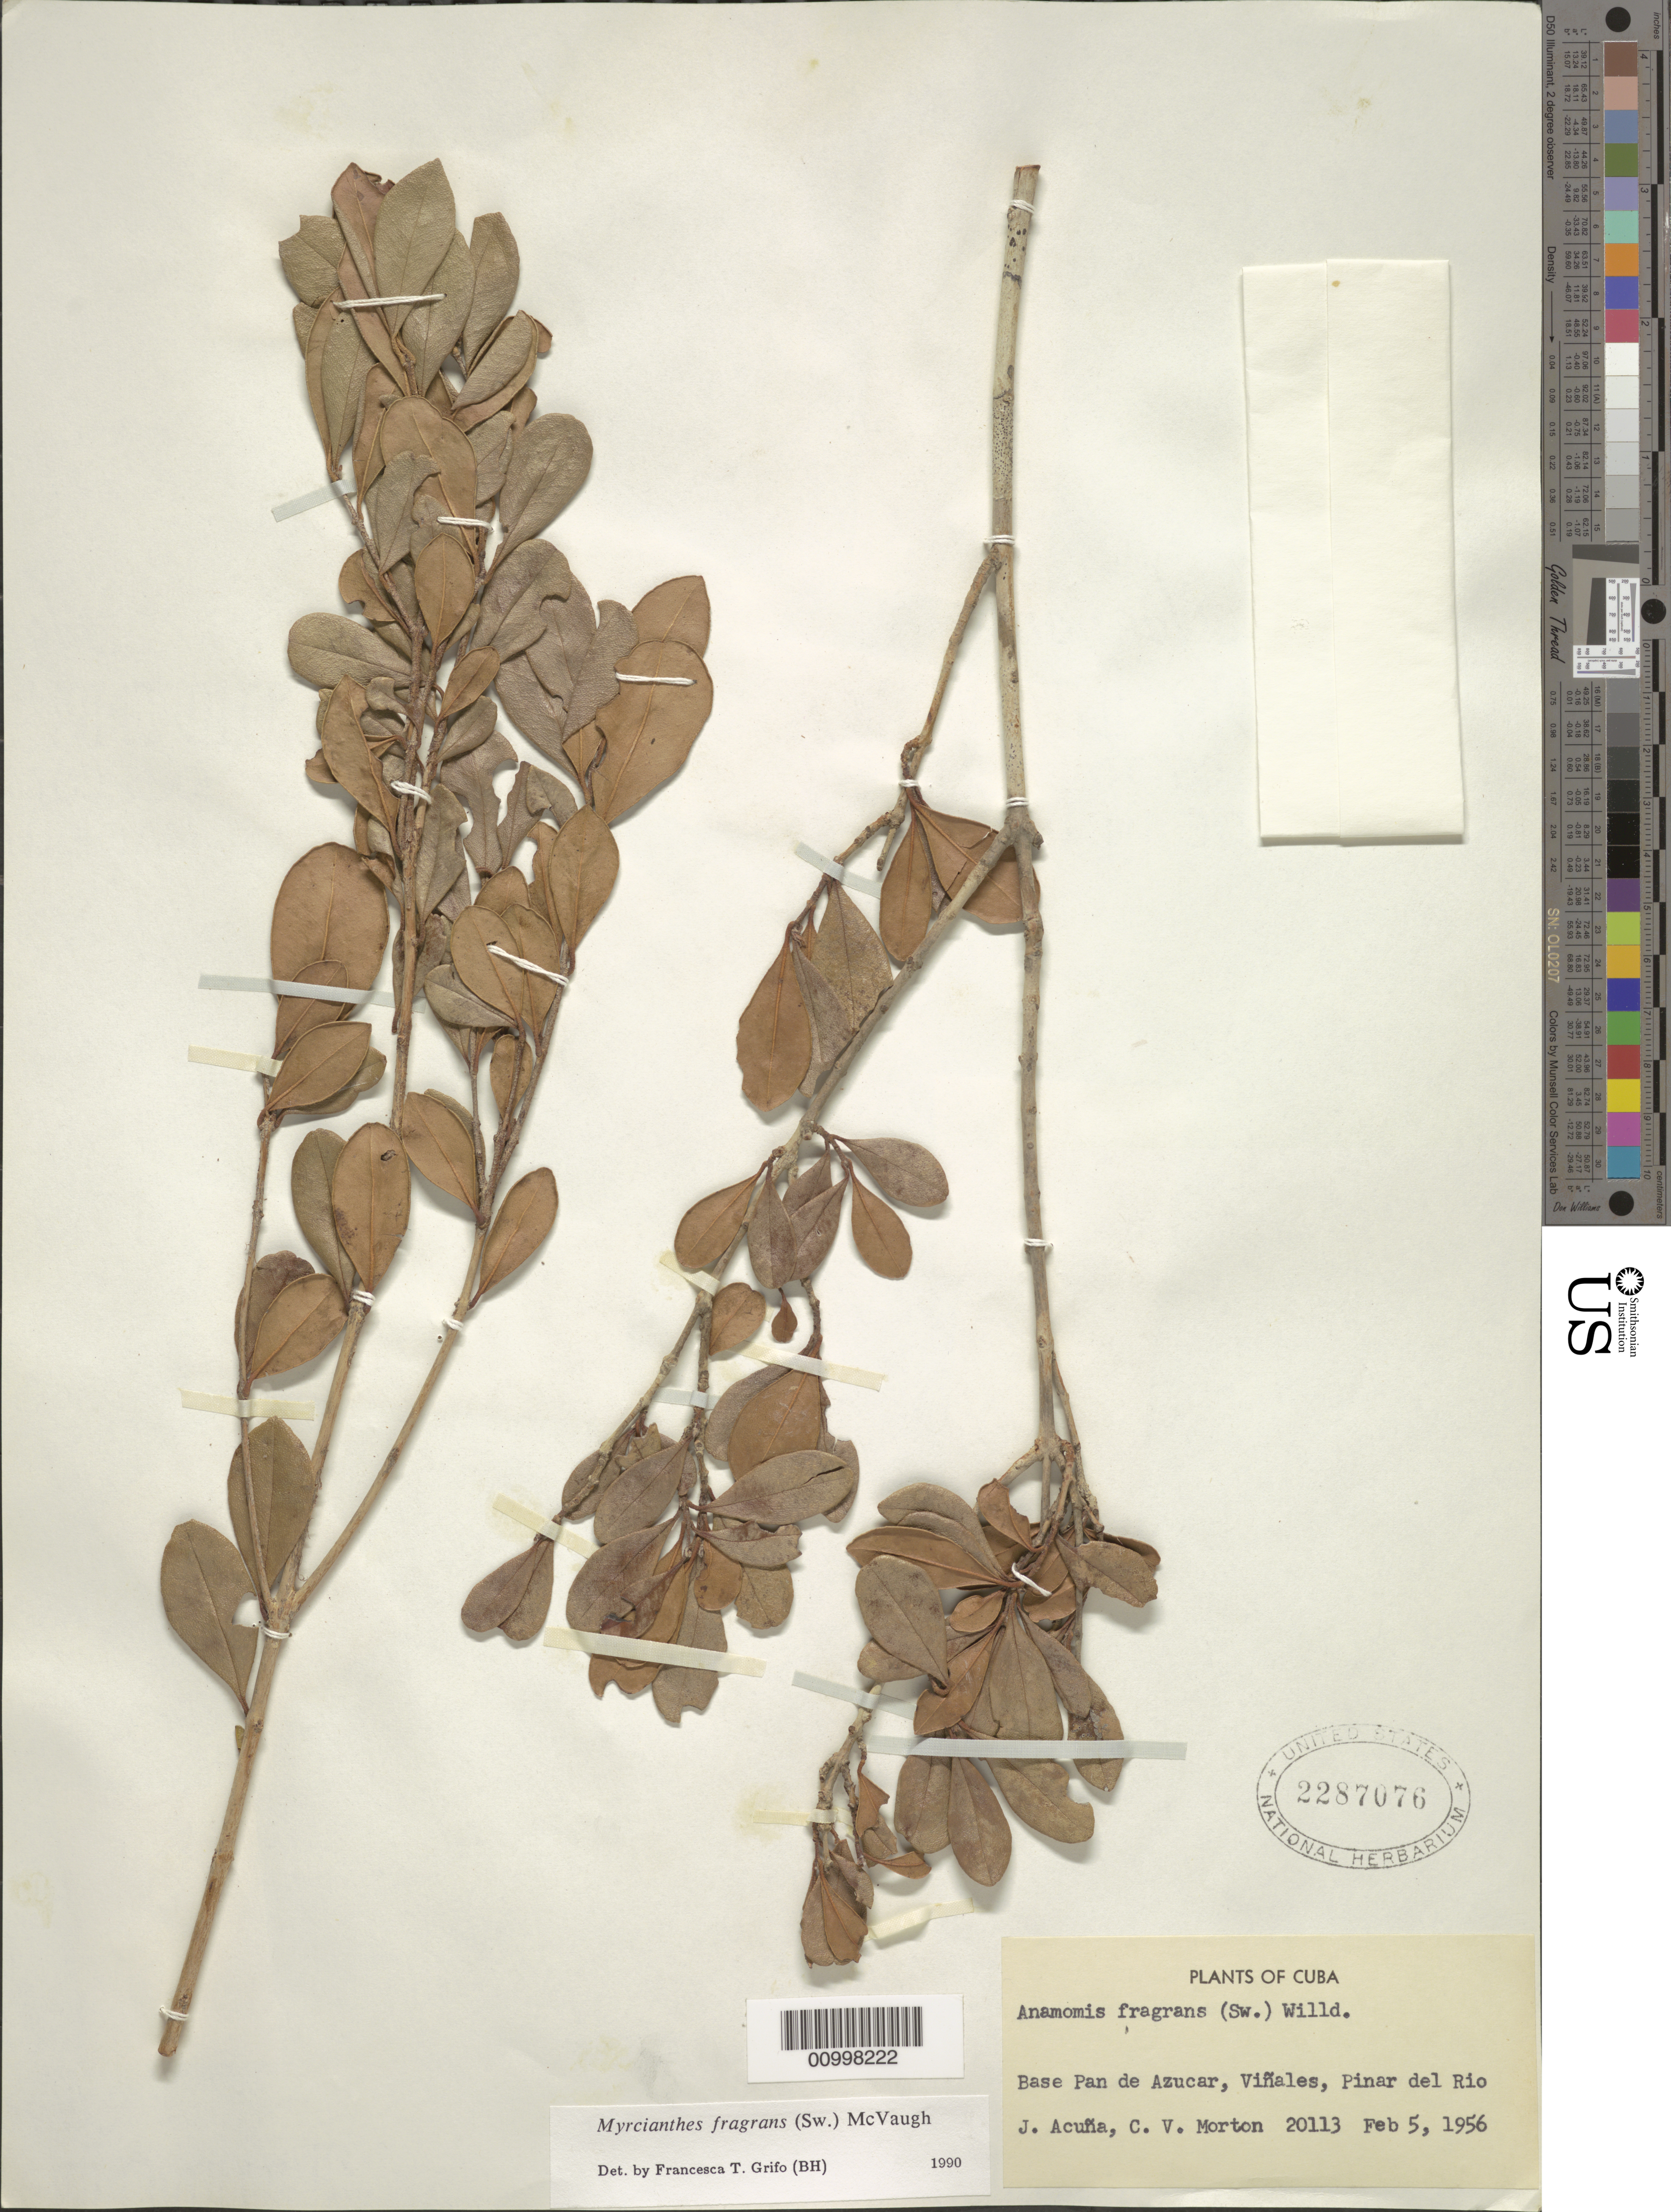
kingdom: Plantae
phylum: Tracheophyta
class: Magnoliopsida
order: Myrtales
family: Myrtaceae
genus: Myrcianthes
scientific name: Myrcianthes fragrans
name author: (Sw.) McVaugh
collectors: J. Acuña & C. V. Morton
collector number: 20113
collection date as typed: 05 Feb 1956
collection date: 1956-02-05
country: Cuba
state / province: Pinar del Rio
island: Cuba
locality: Base Pan de Azúcar, Viñales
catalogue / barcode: US 2287076